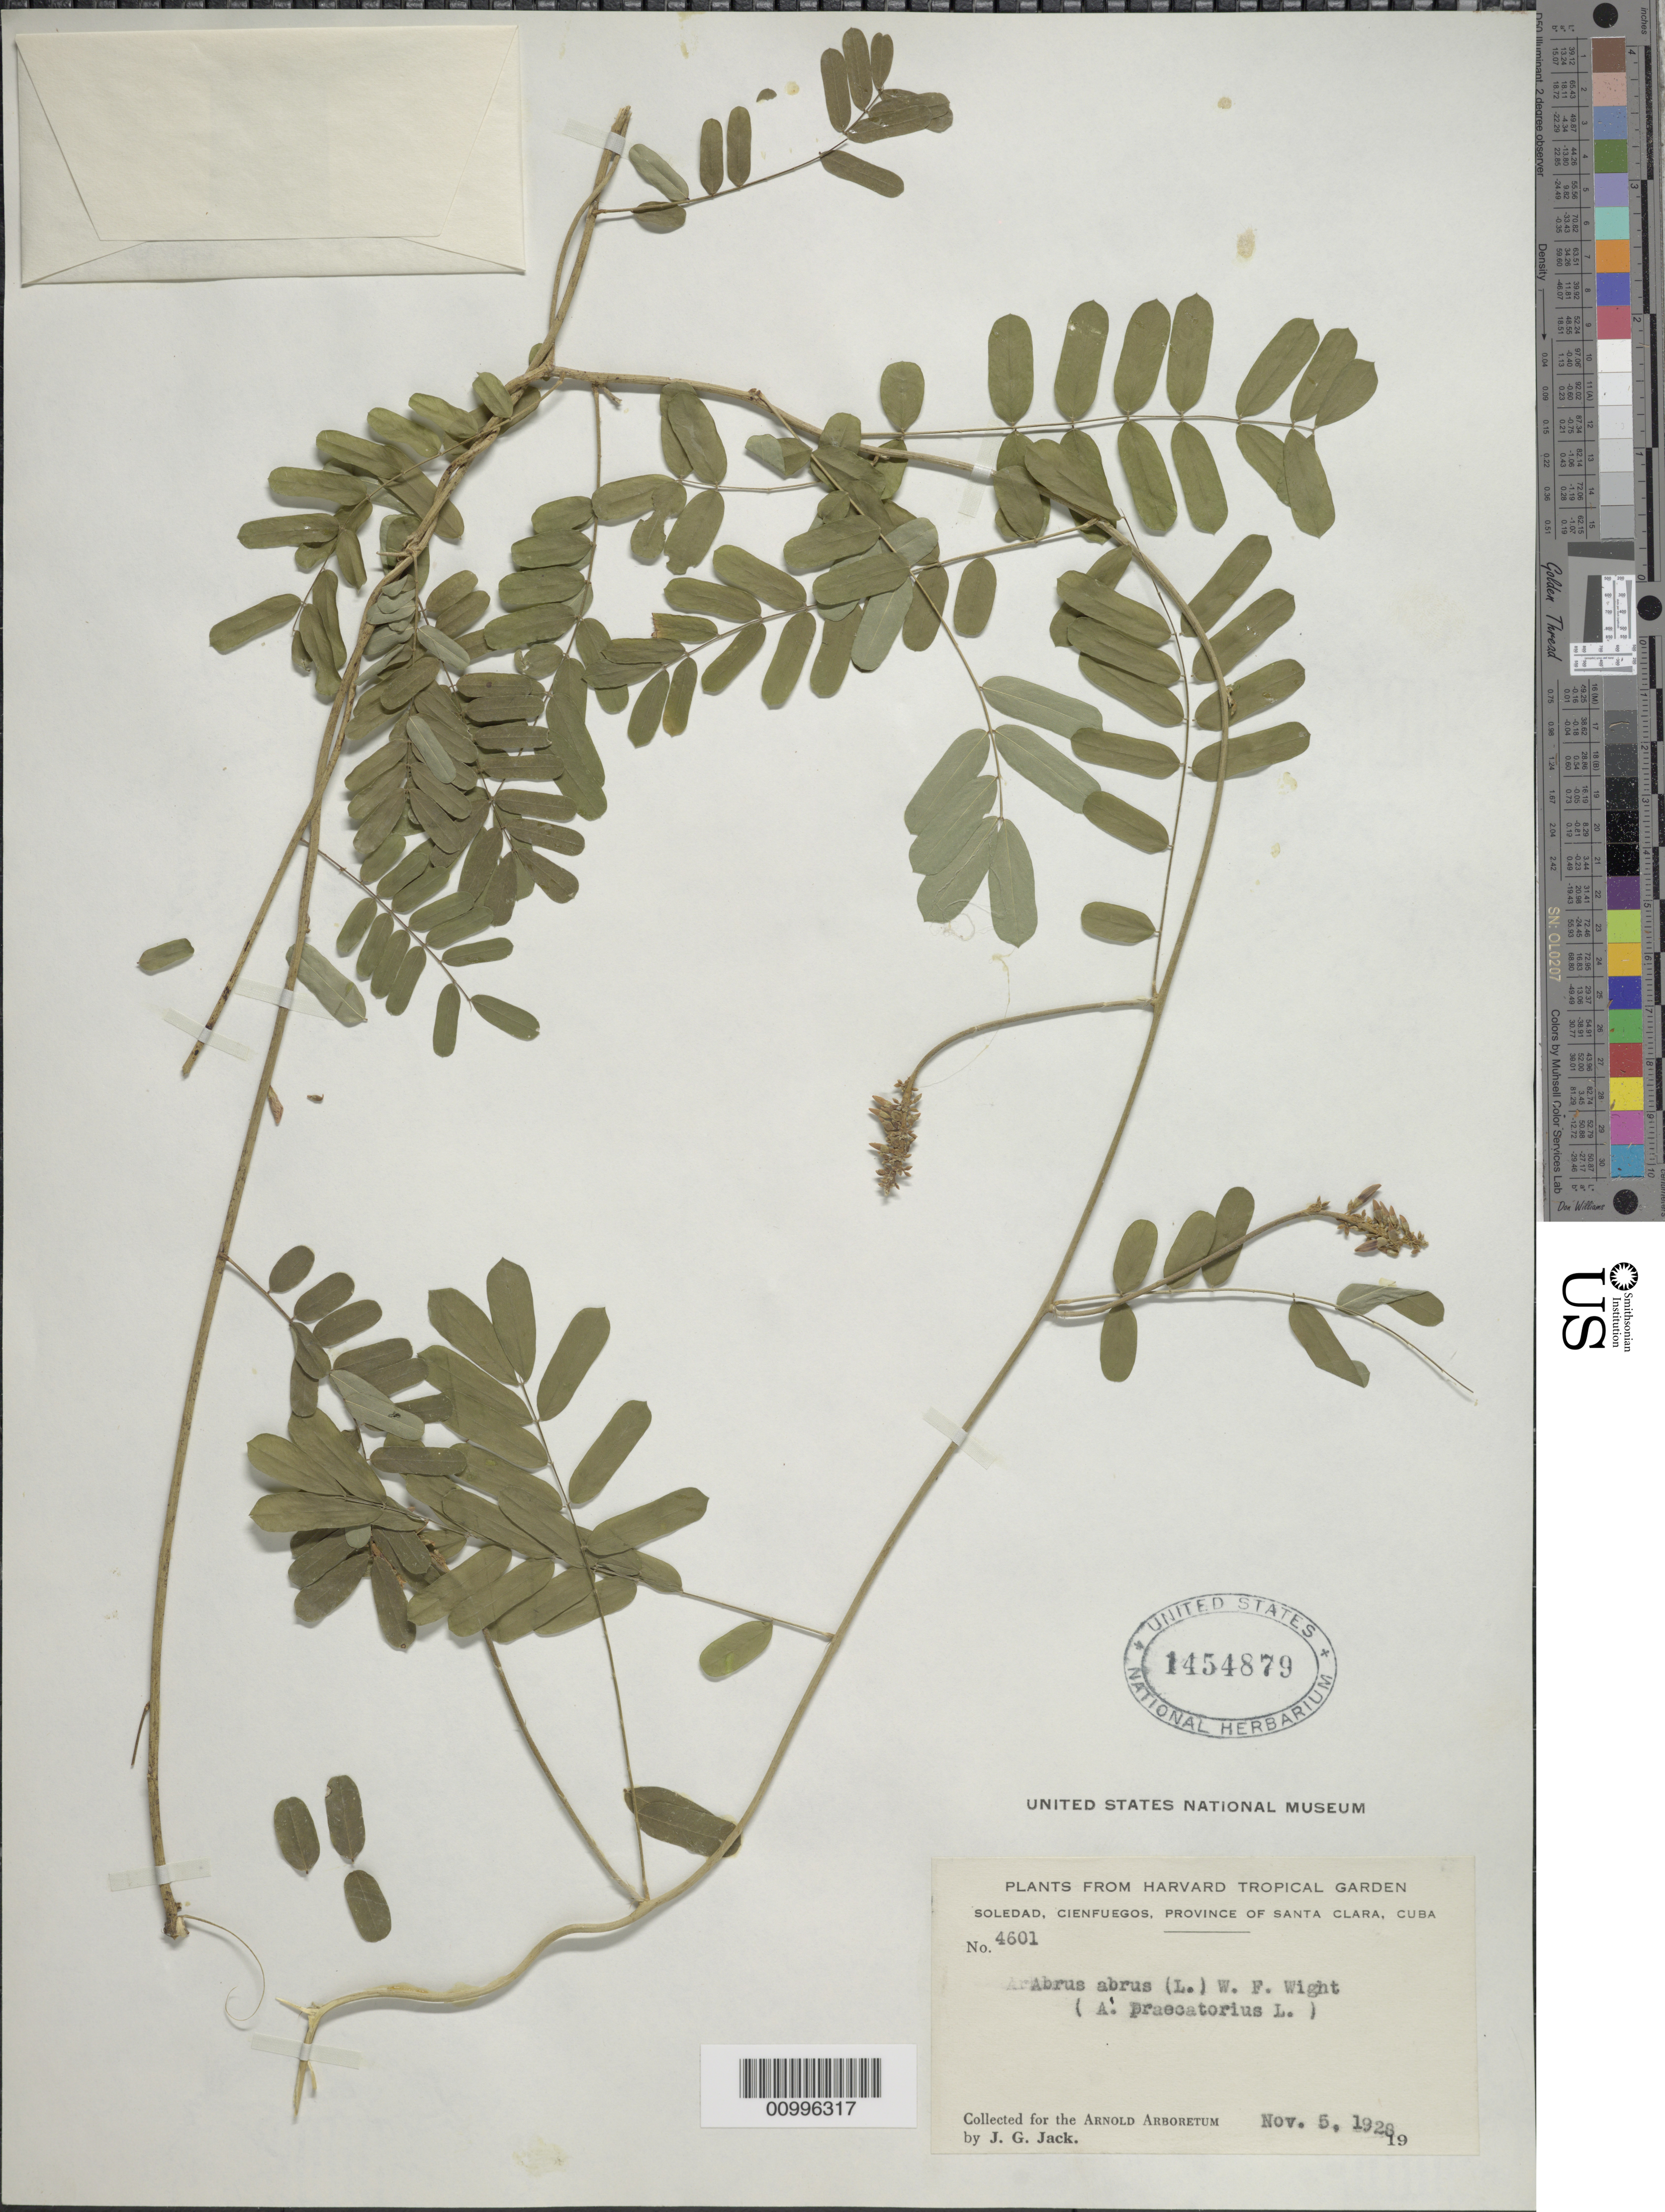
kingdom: Plantae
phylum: Tracheophyta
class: Magnoliopsida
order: Fabales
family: Fabaceae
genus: Abrus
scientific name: Abrus precatorius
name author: L.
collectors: J. G. Jack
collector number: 4601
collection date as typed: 05 Nov 1926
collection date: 1926-11-05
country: Cuba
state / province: Cienfuegos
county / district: Santa Clara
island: Cuba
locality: Soledad, Cienfuegos, Province of Santa Clara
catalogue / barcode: US 1454879